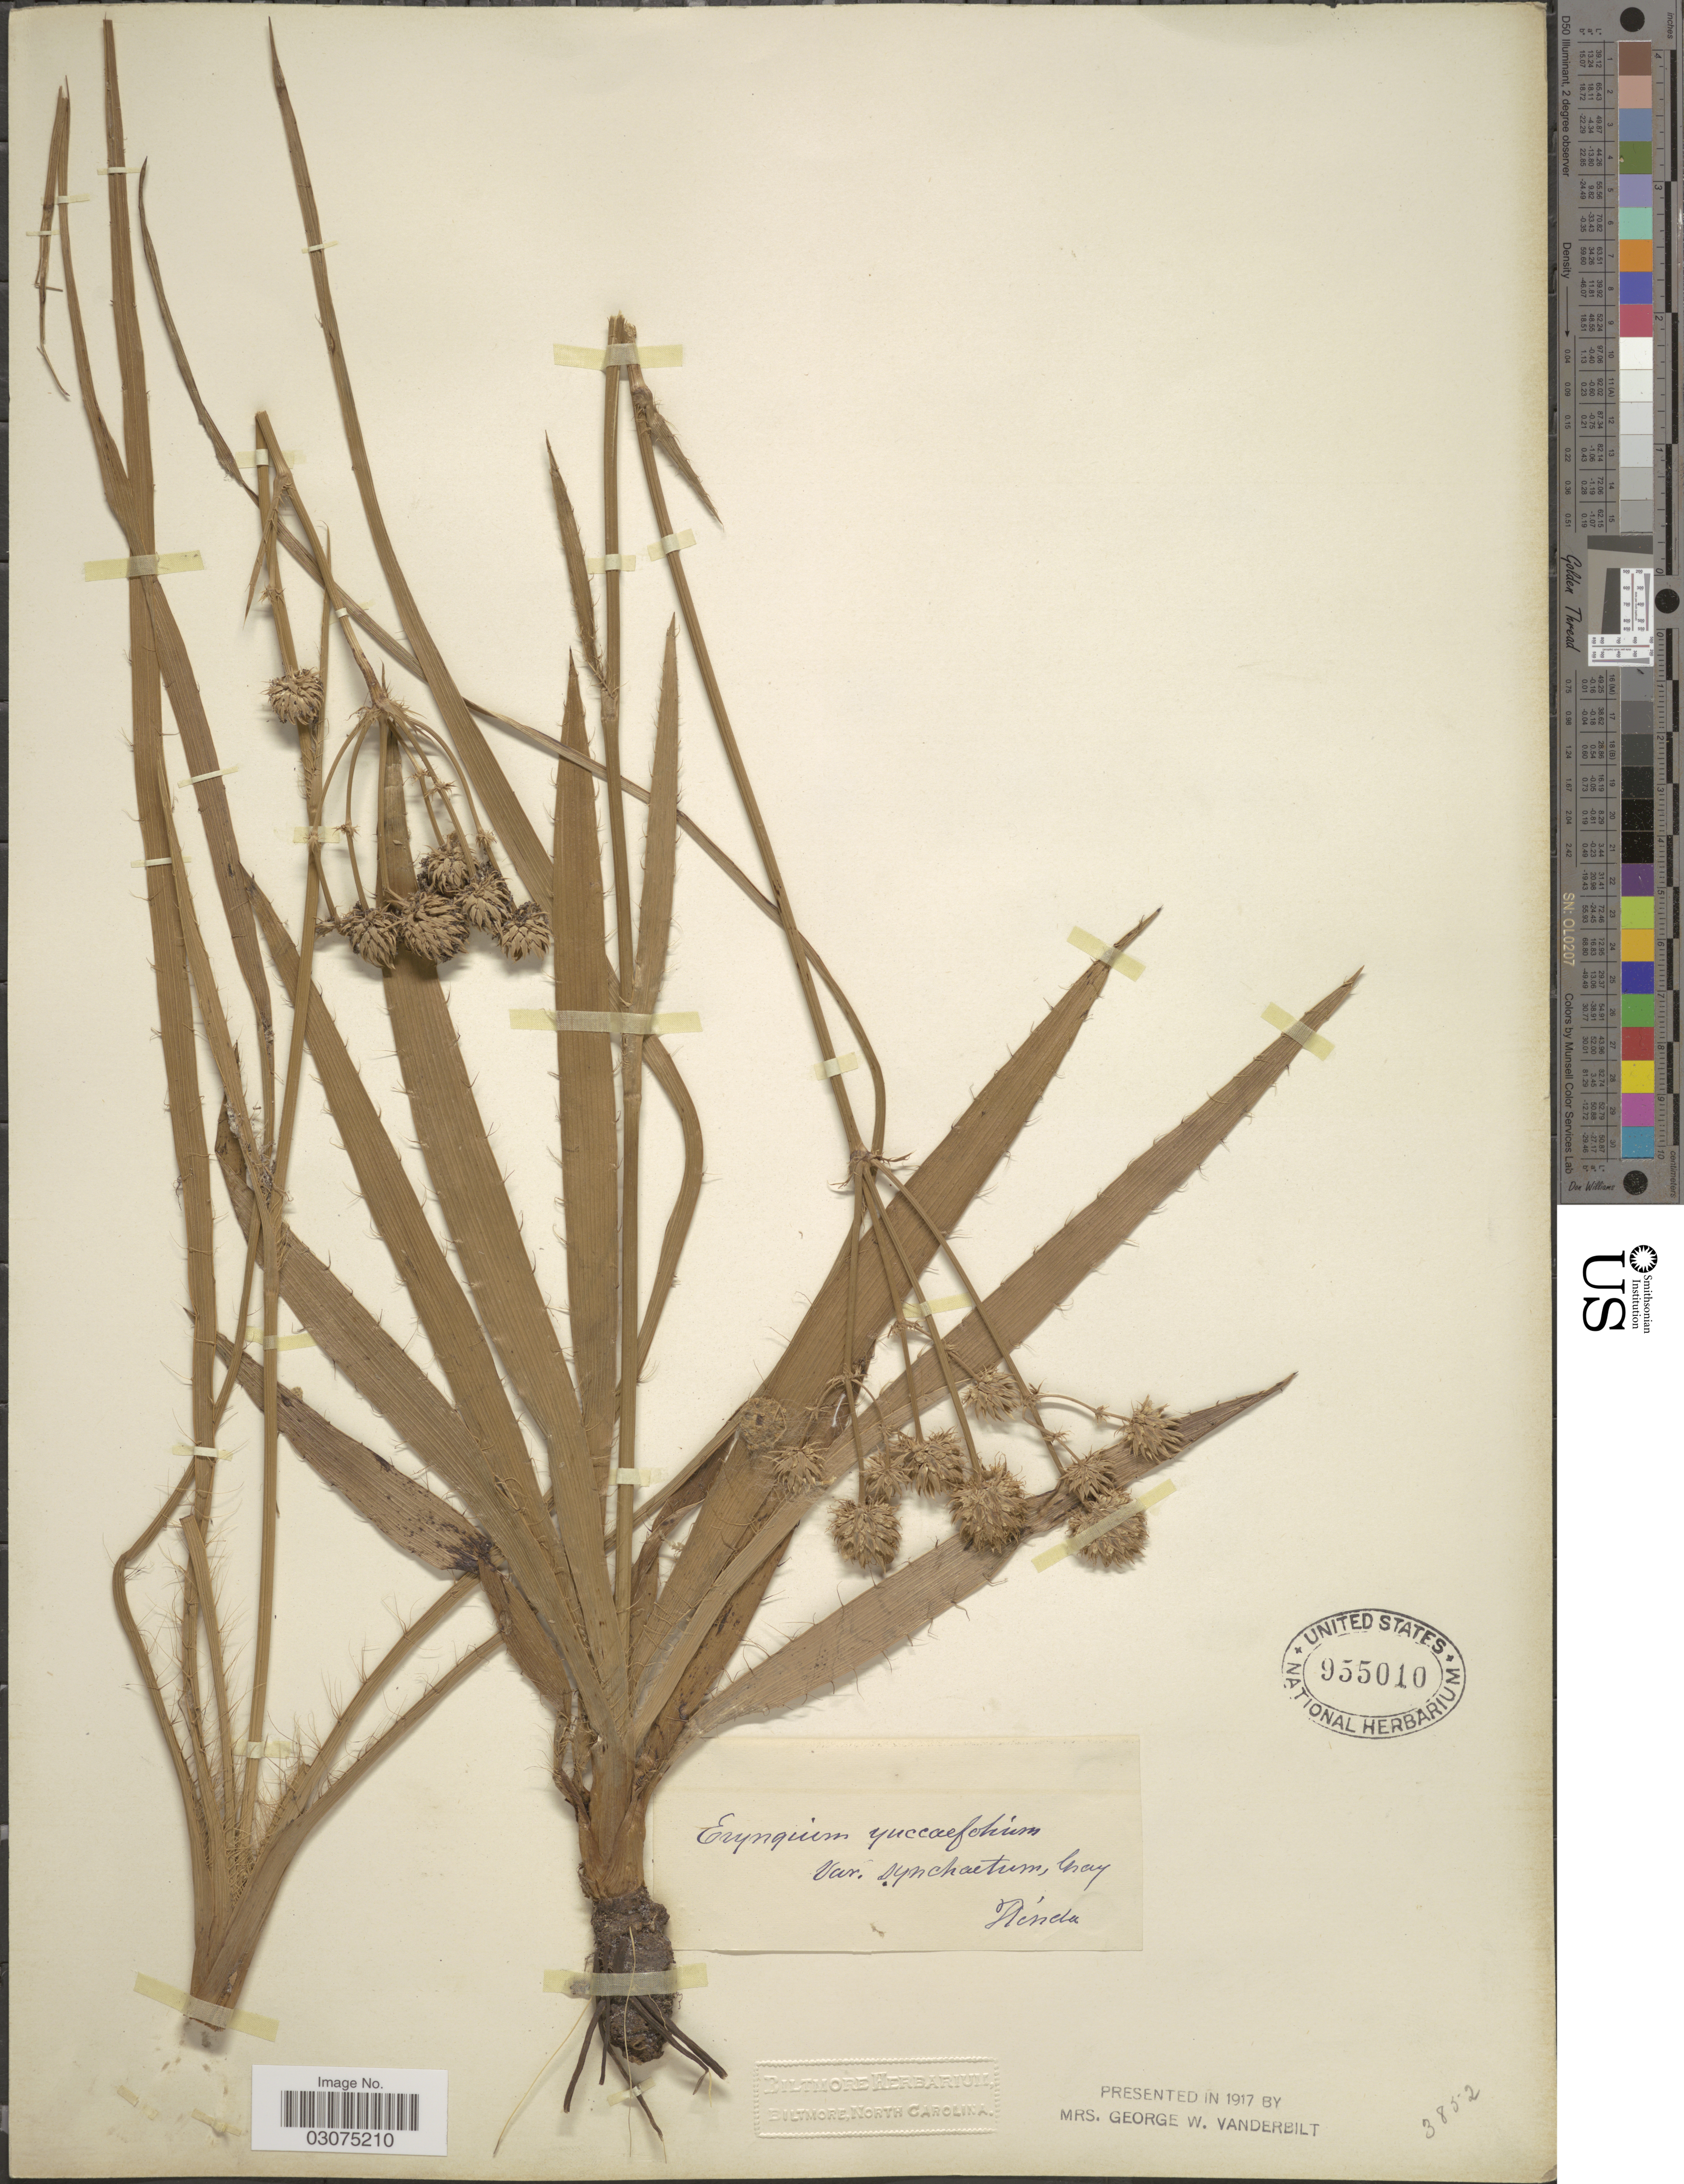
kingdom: Plantae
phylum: Tracheophyta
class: Magnoliopsida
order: Apiales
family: Apiaceae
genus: Eryngium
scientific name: Eryngium yuccifolium var. synchaetum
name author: A. Gray ex J.M. Coult. & Rose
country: United States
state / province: Florida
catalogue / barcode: US 955010